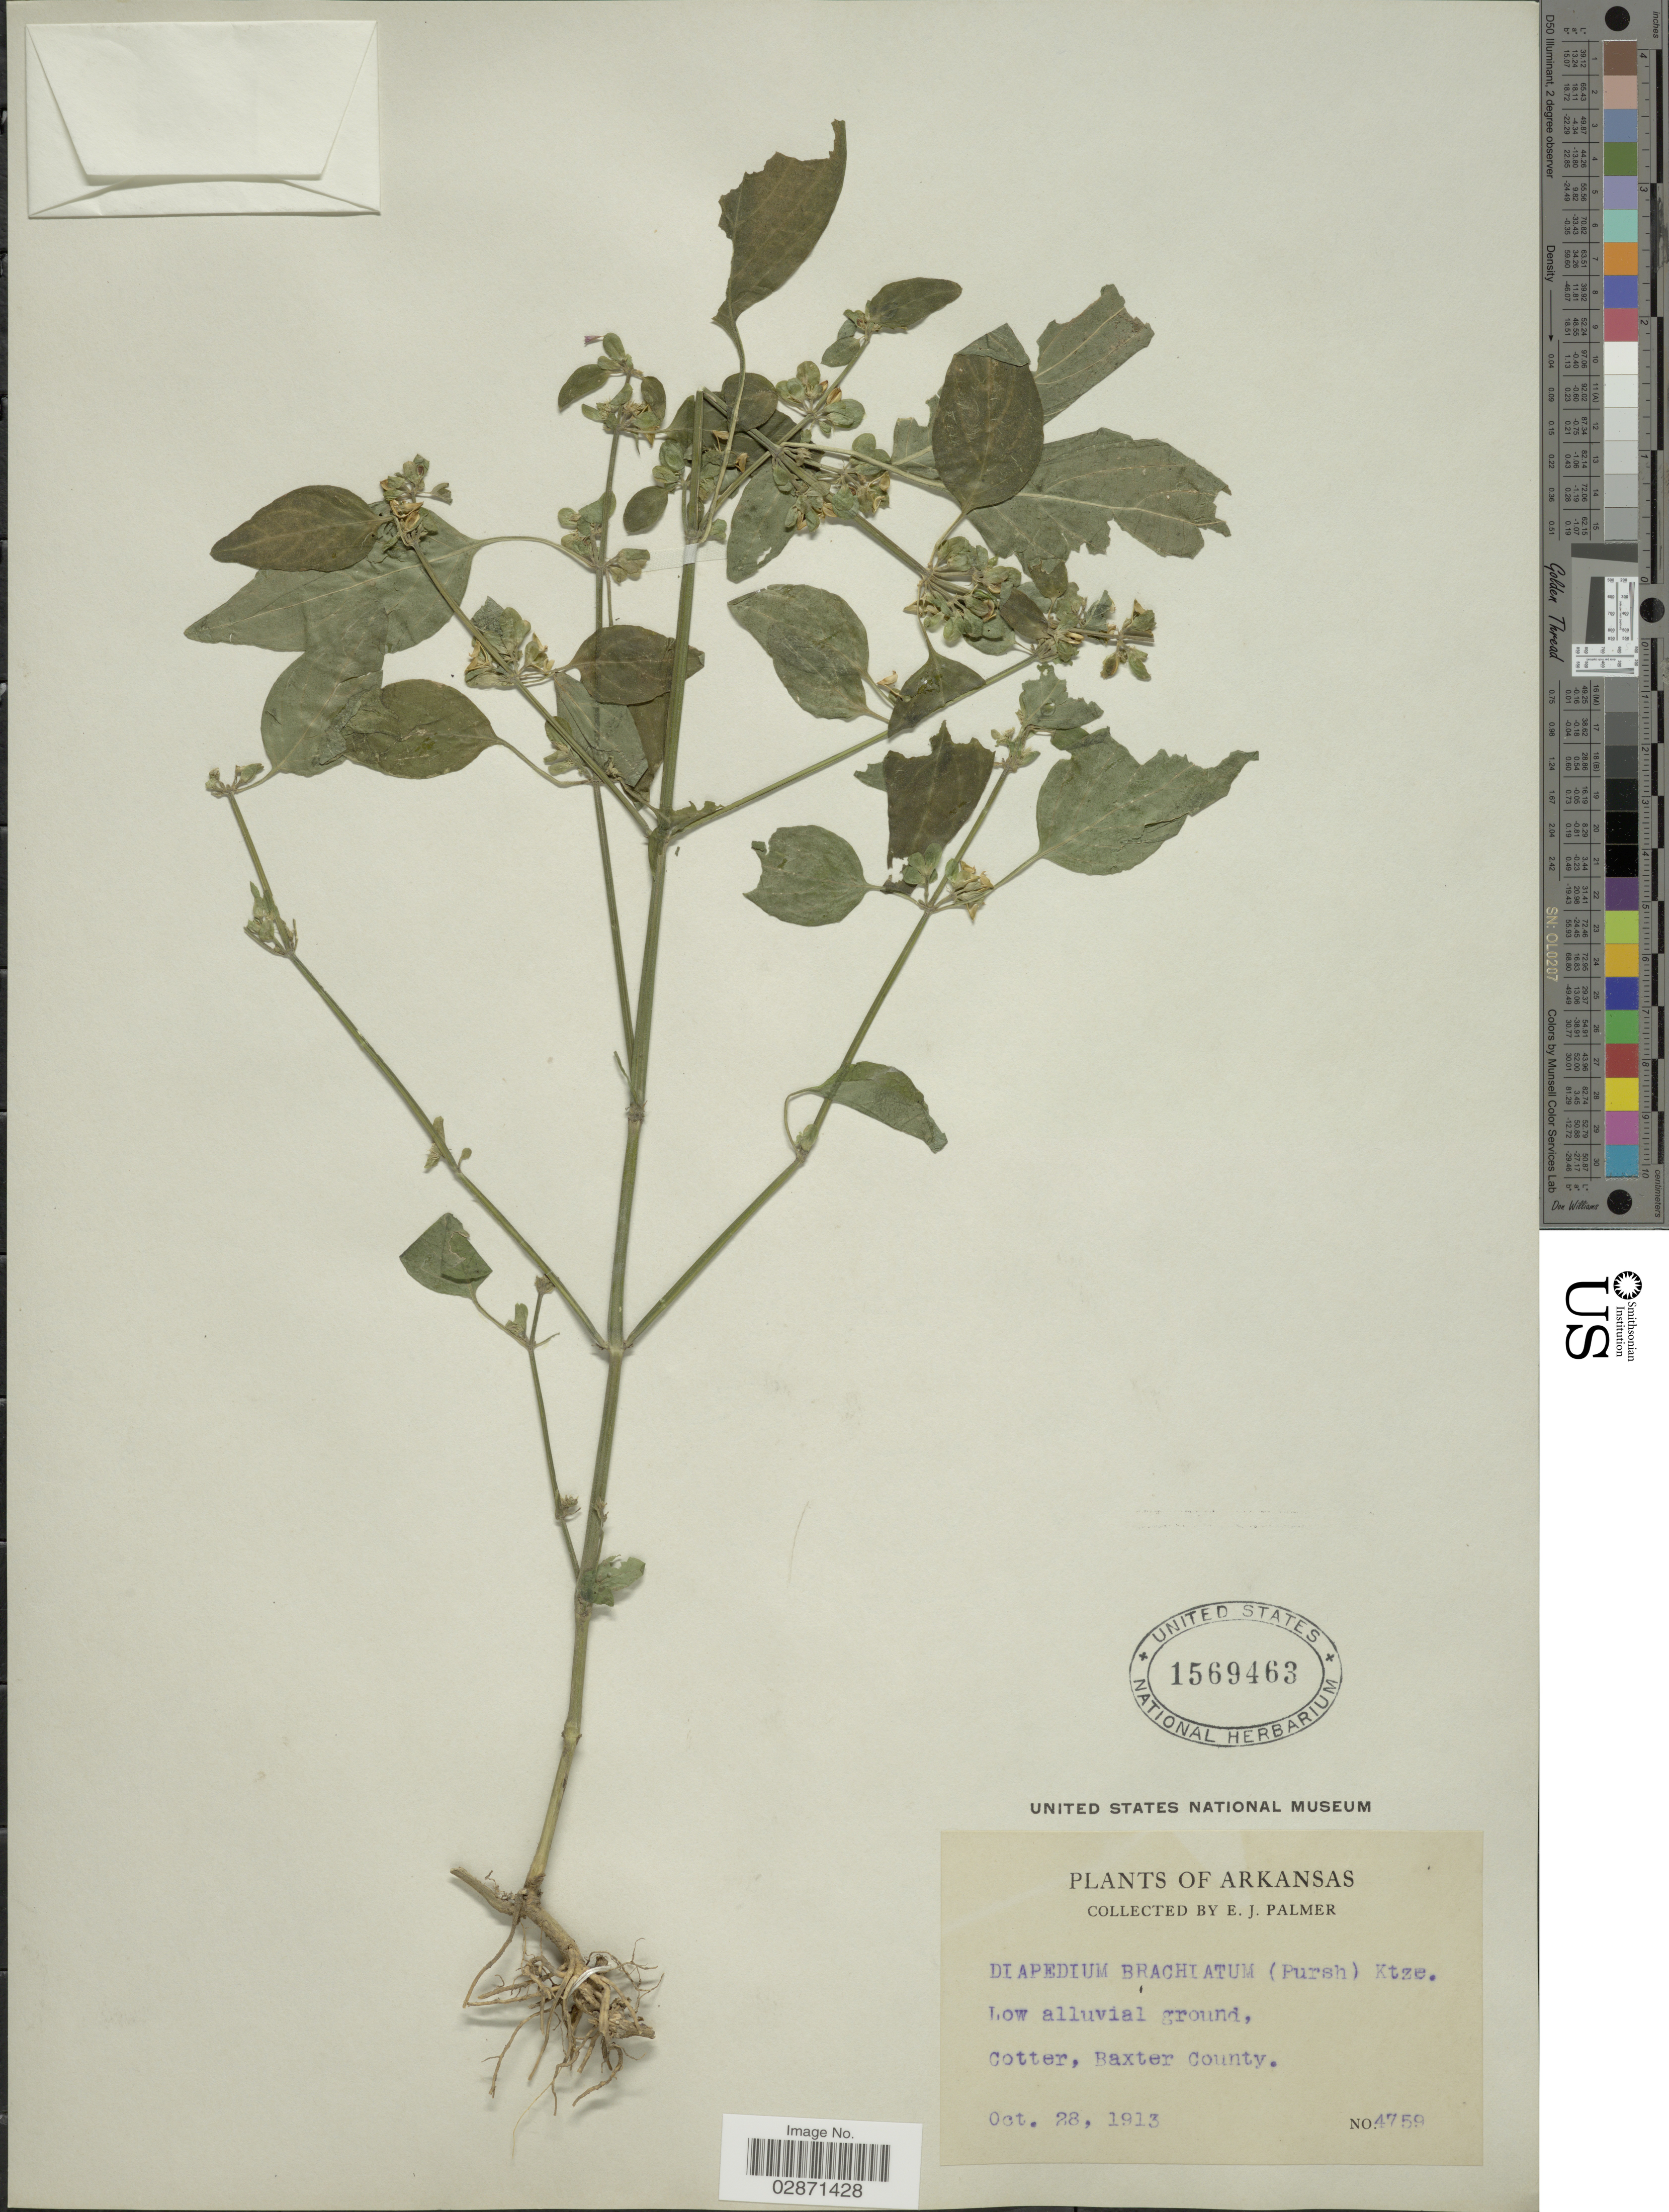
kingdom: Plantae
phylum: Tracheophyta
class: Magnoliopsida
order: Lamiales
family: Acanthaceae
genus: Dicliptera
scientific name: Dicliptera brachiata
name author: (Pursh) Spreng.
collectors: E. J. Palmer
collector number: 4759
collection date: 1913-10-28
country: United States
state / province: Arkansas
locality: Cotter, Baxter County.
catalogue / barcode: US 1569463